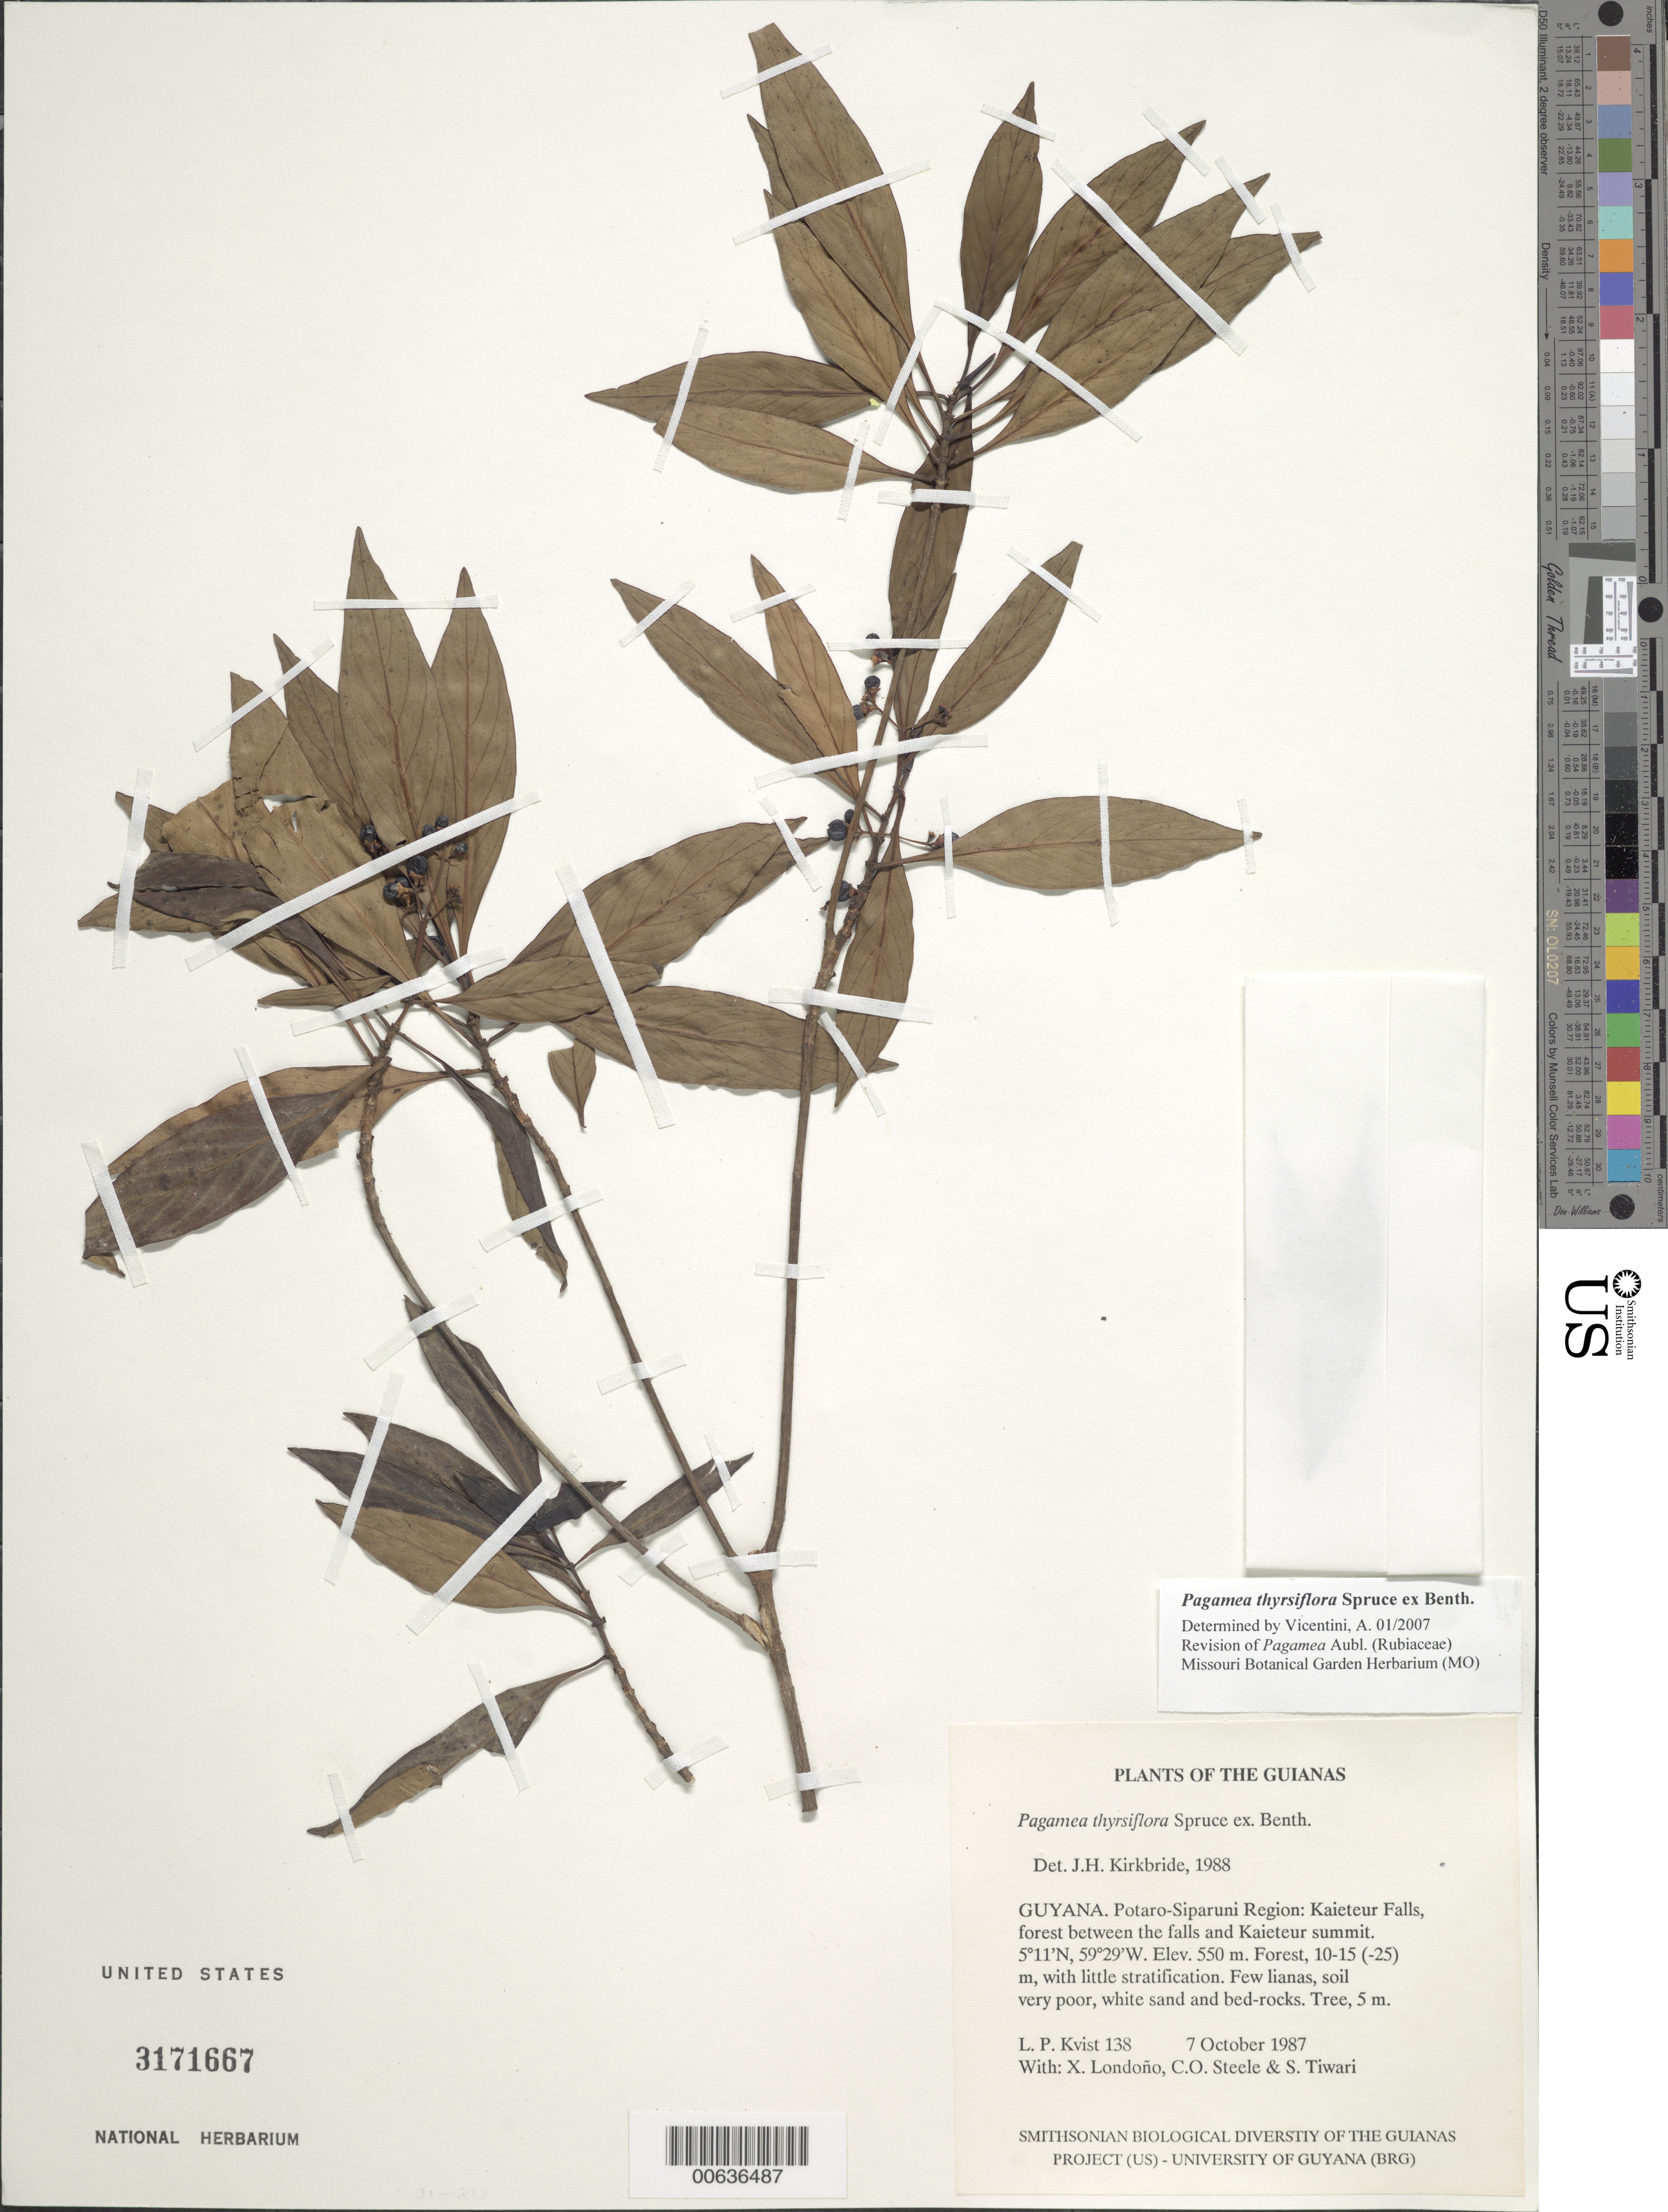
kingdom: Plantae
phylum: Tracheophyta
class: Magnoliopsida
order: Gentianales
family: Rubiaceae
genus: Pagamea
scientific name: Pagamea thyrsiflora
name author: Spruce ex Benth.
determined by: Kirkbride, J. H.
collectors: L. P. Kvist, X. Londoño, O. C. Steele & S. Tiwari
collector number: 138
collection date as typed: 7 October 1987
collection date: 1987-10-07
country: Guyana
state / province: Potaro-Siparuni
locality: Kaieteur Falls, between the falls and Kaieteur summit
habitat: Forest, 10-15 (-25) m, with little stratification. Few lianas, soil very poor, white sand and bed-rocks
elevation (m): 550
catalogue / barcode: US 3171667